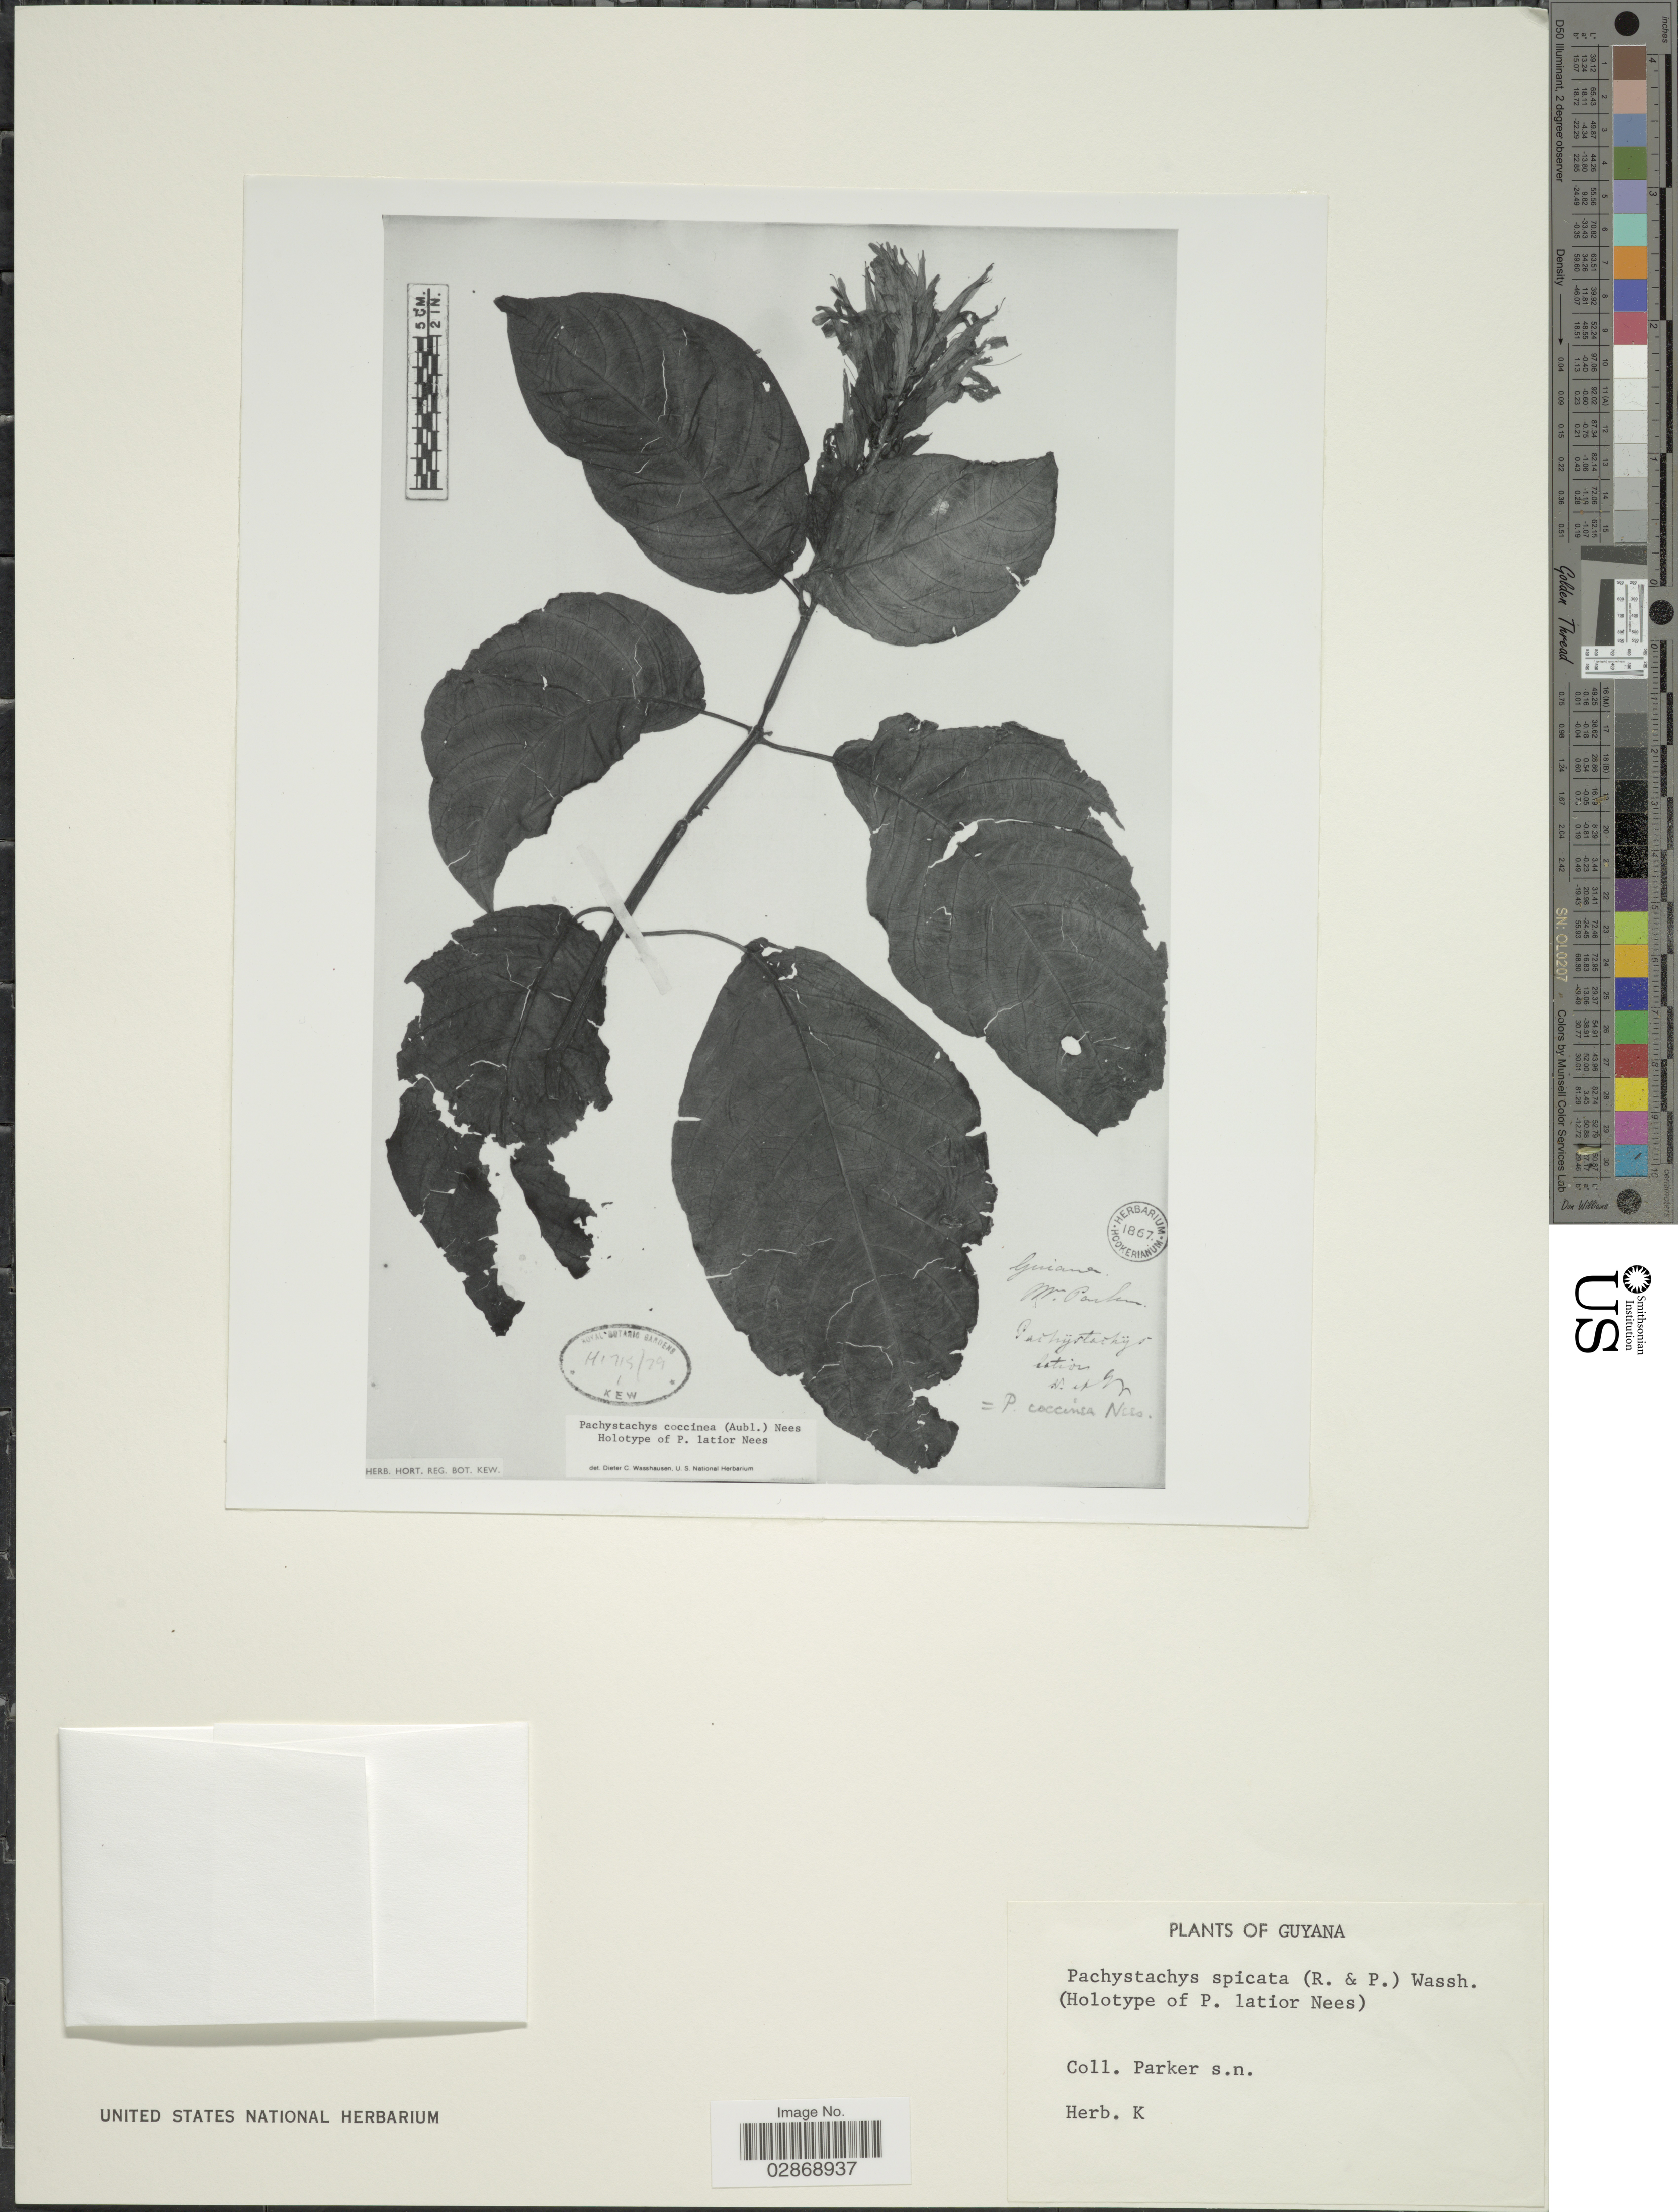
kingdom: Plantae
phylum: Tracheophyta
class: Magnoliopsida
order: Lamiales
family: Acanthaceae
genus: Pachystachys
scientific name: Pachystachys spicata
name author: (Ruiz & Pav.) Wassh.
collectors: C. S. Parker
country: Guyana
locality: Guiana.